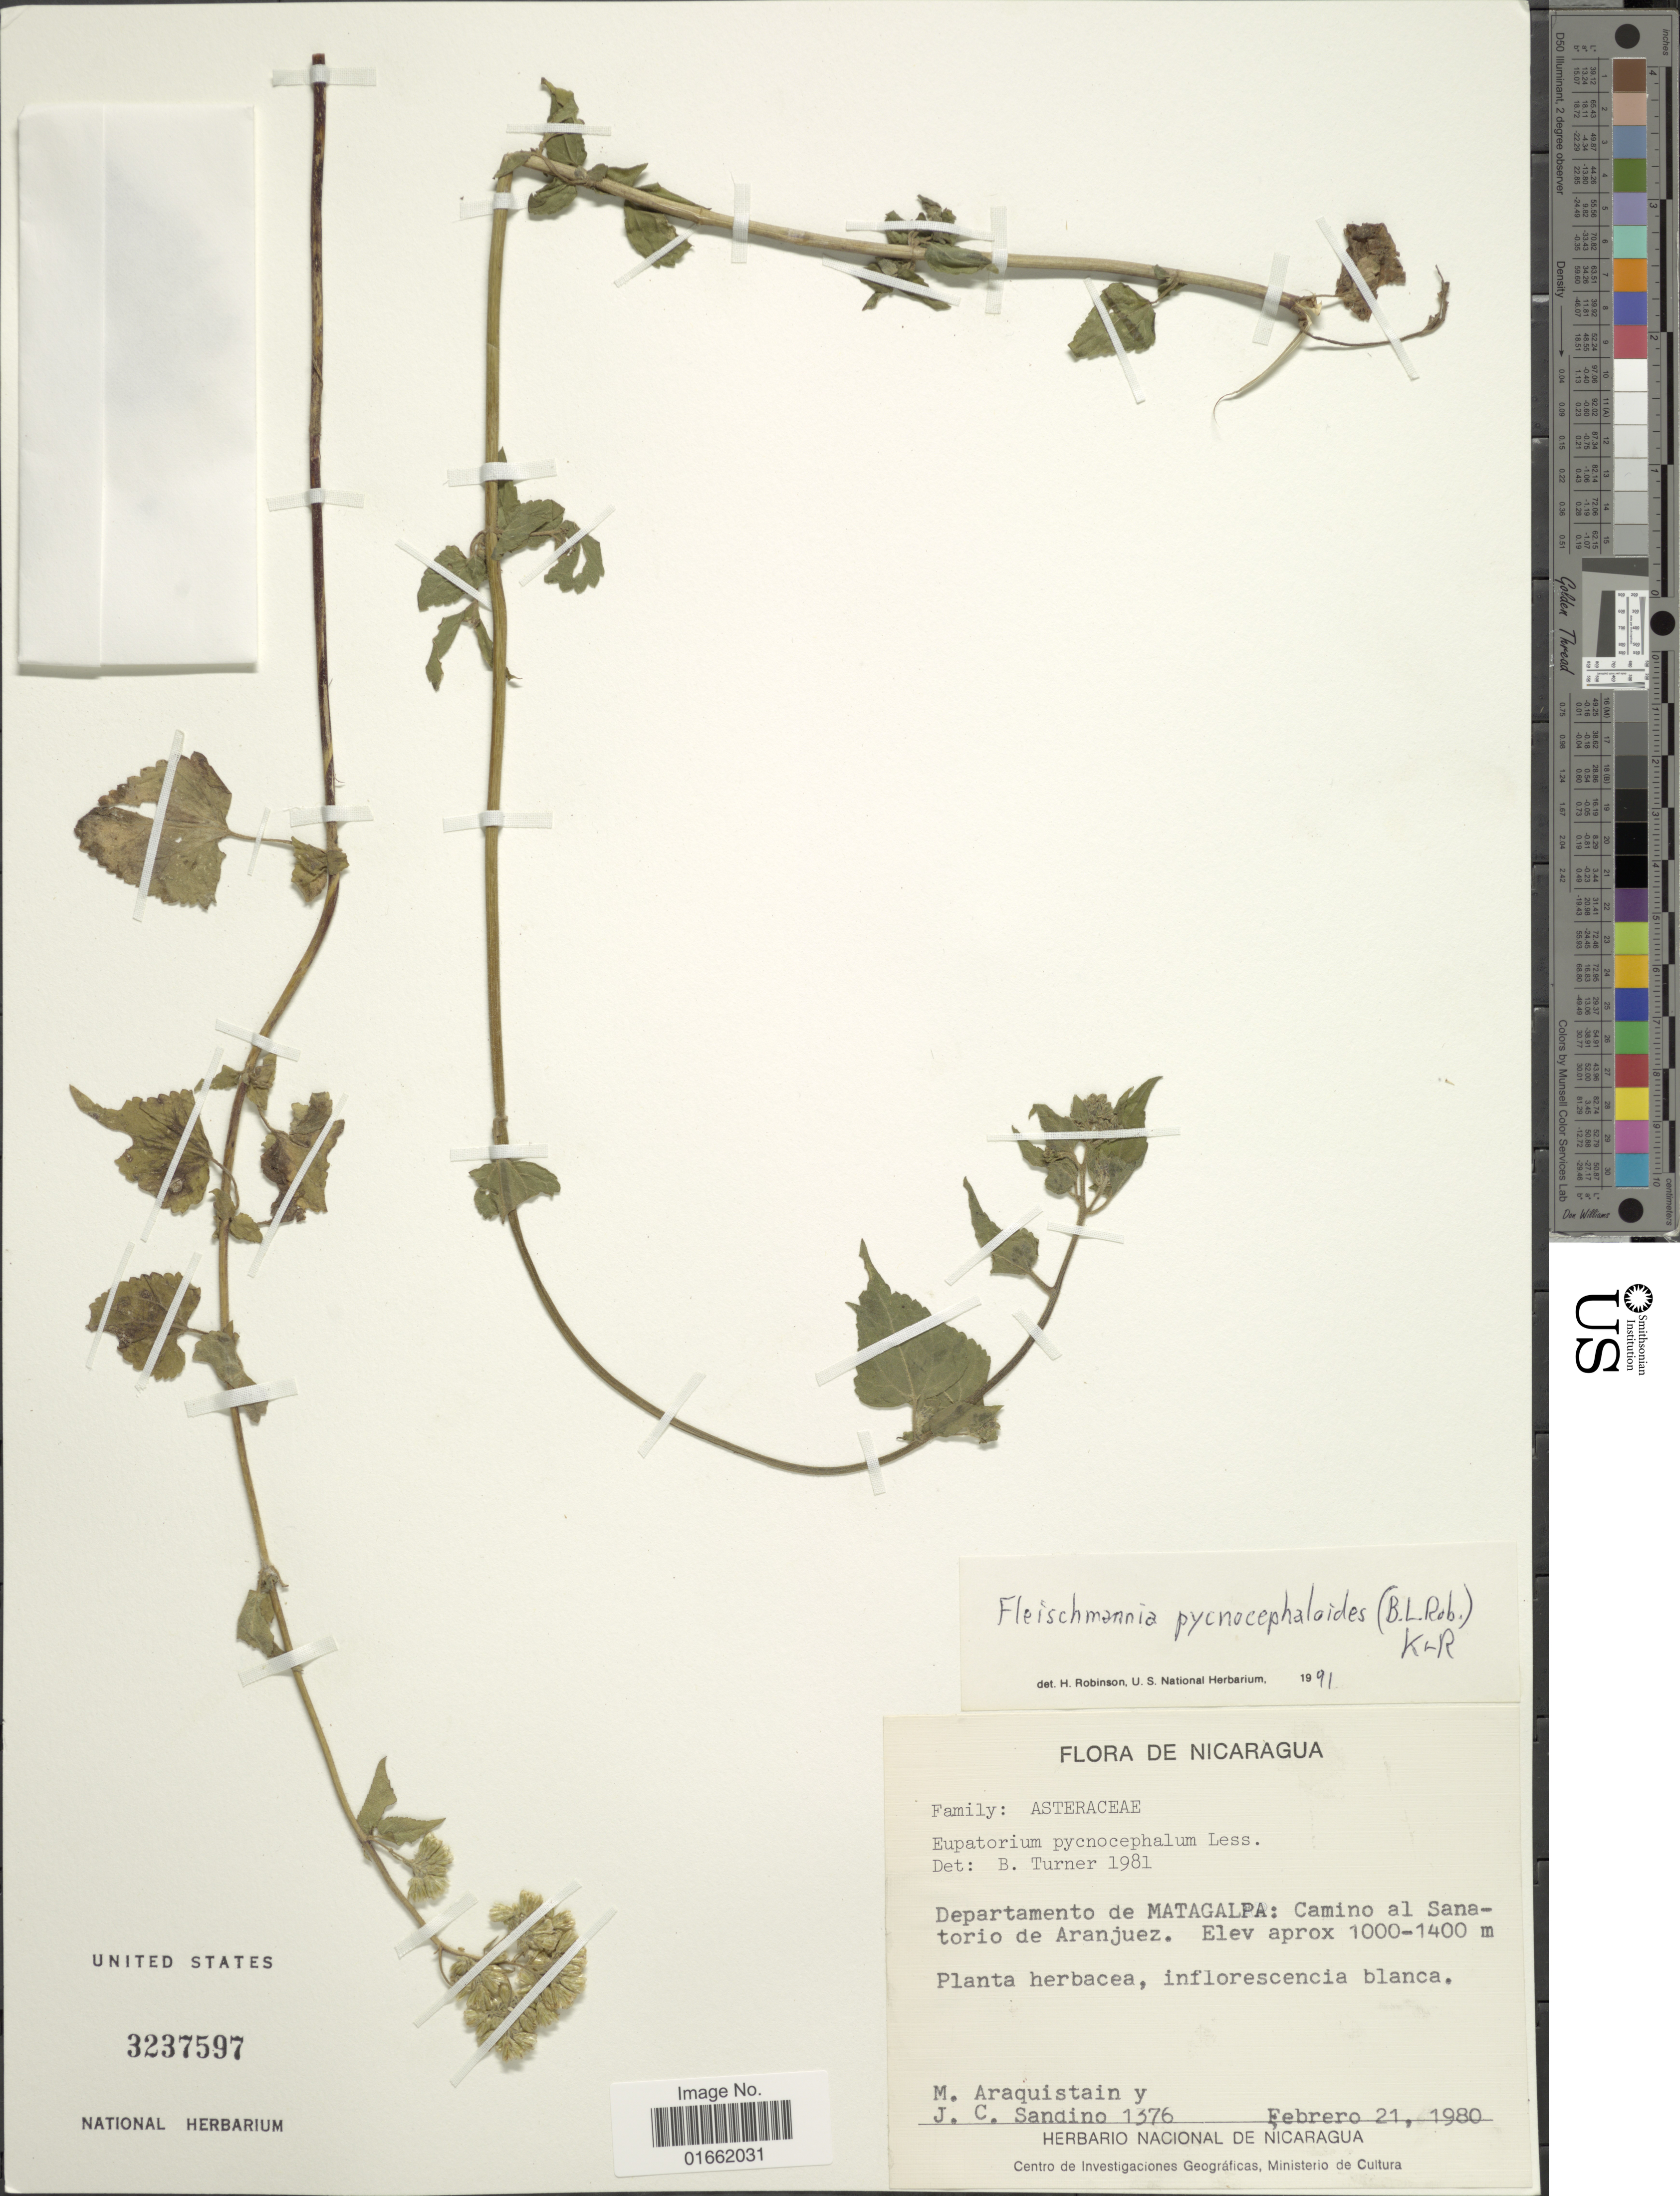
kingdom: Plantae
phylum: Tracheophyta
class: Magnoliopsida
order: Asterales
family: Asteraceae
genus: Fleischmannia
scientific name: Fleischmannia pycnocephaloides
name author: (B.L. Rob.) R.M. King & H. Rob.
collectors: M. Araquistain & J. Sandino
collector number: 1376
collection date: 1980-02-21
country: Nicaragua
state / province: Matagalpa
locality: Departamento de Matagalpa: Camino al Sanatorio de Aranjuez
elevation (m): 1000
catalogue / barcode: US 3237597